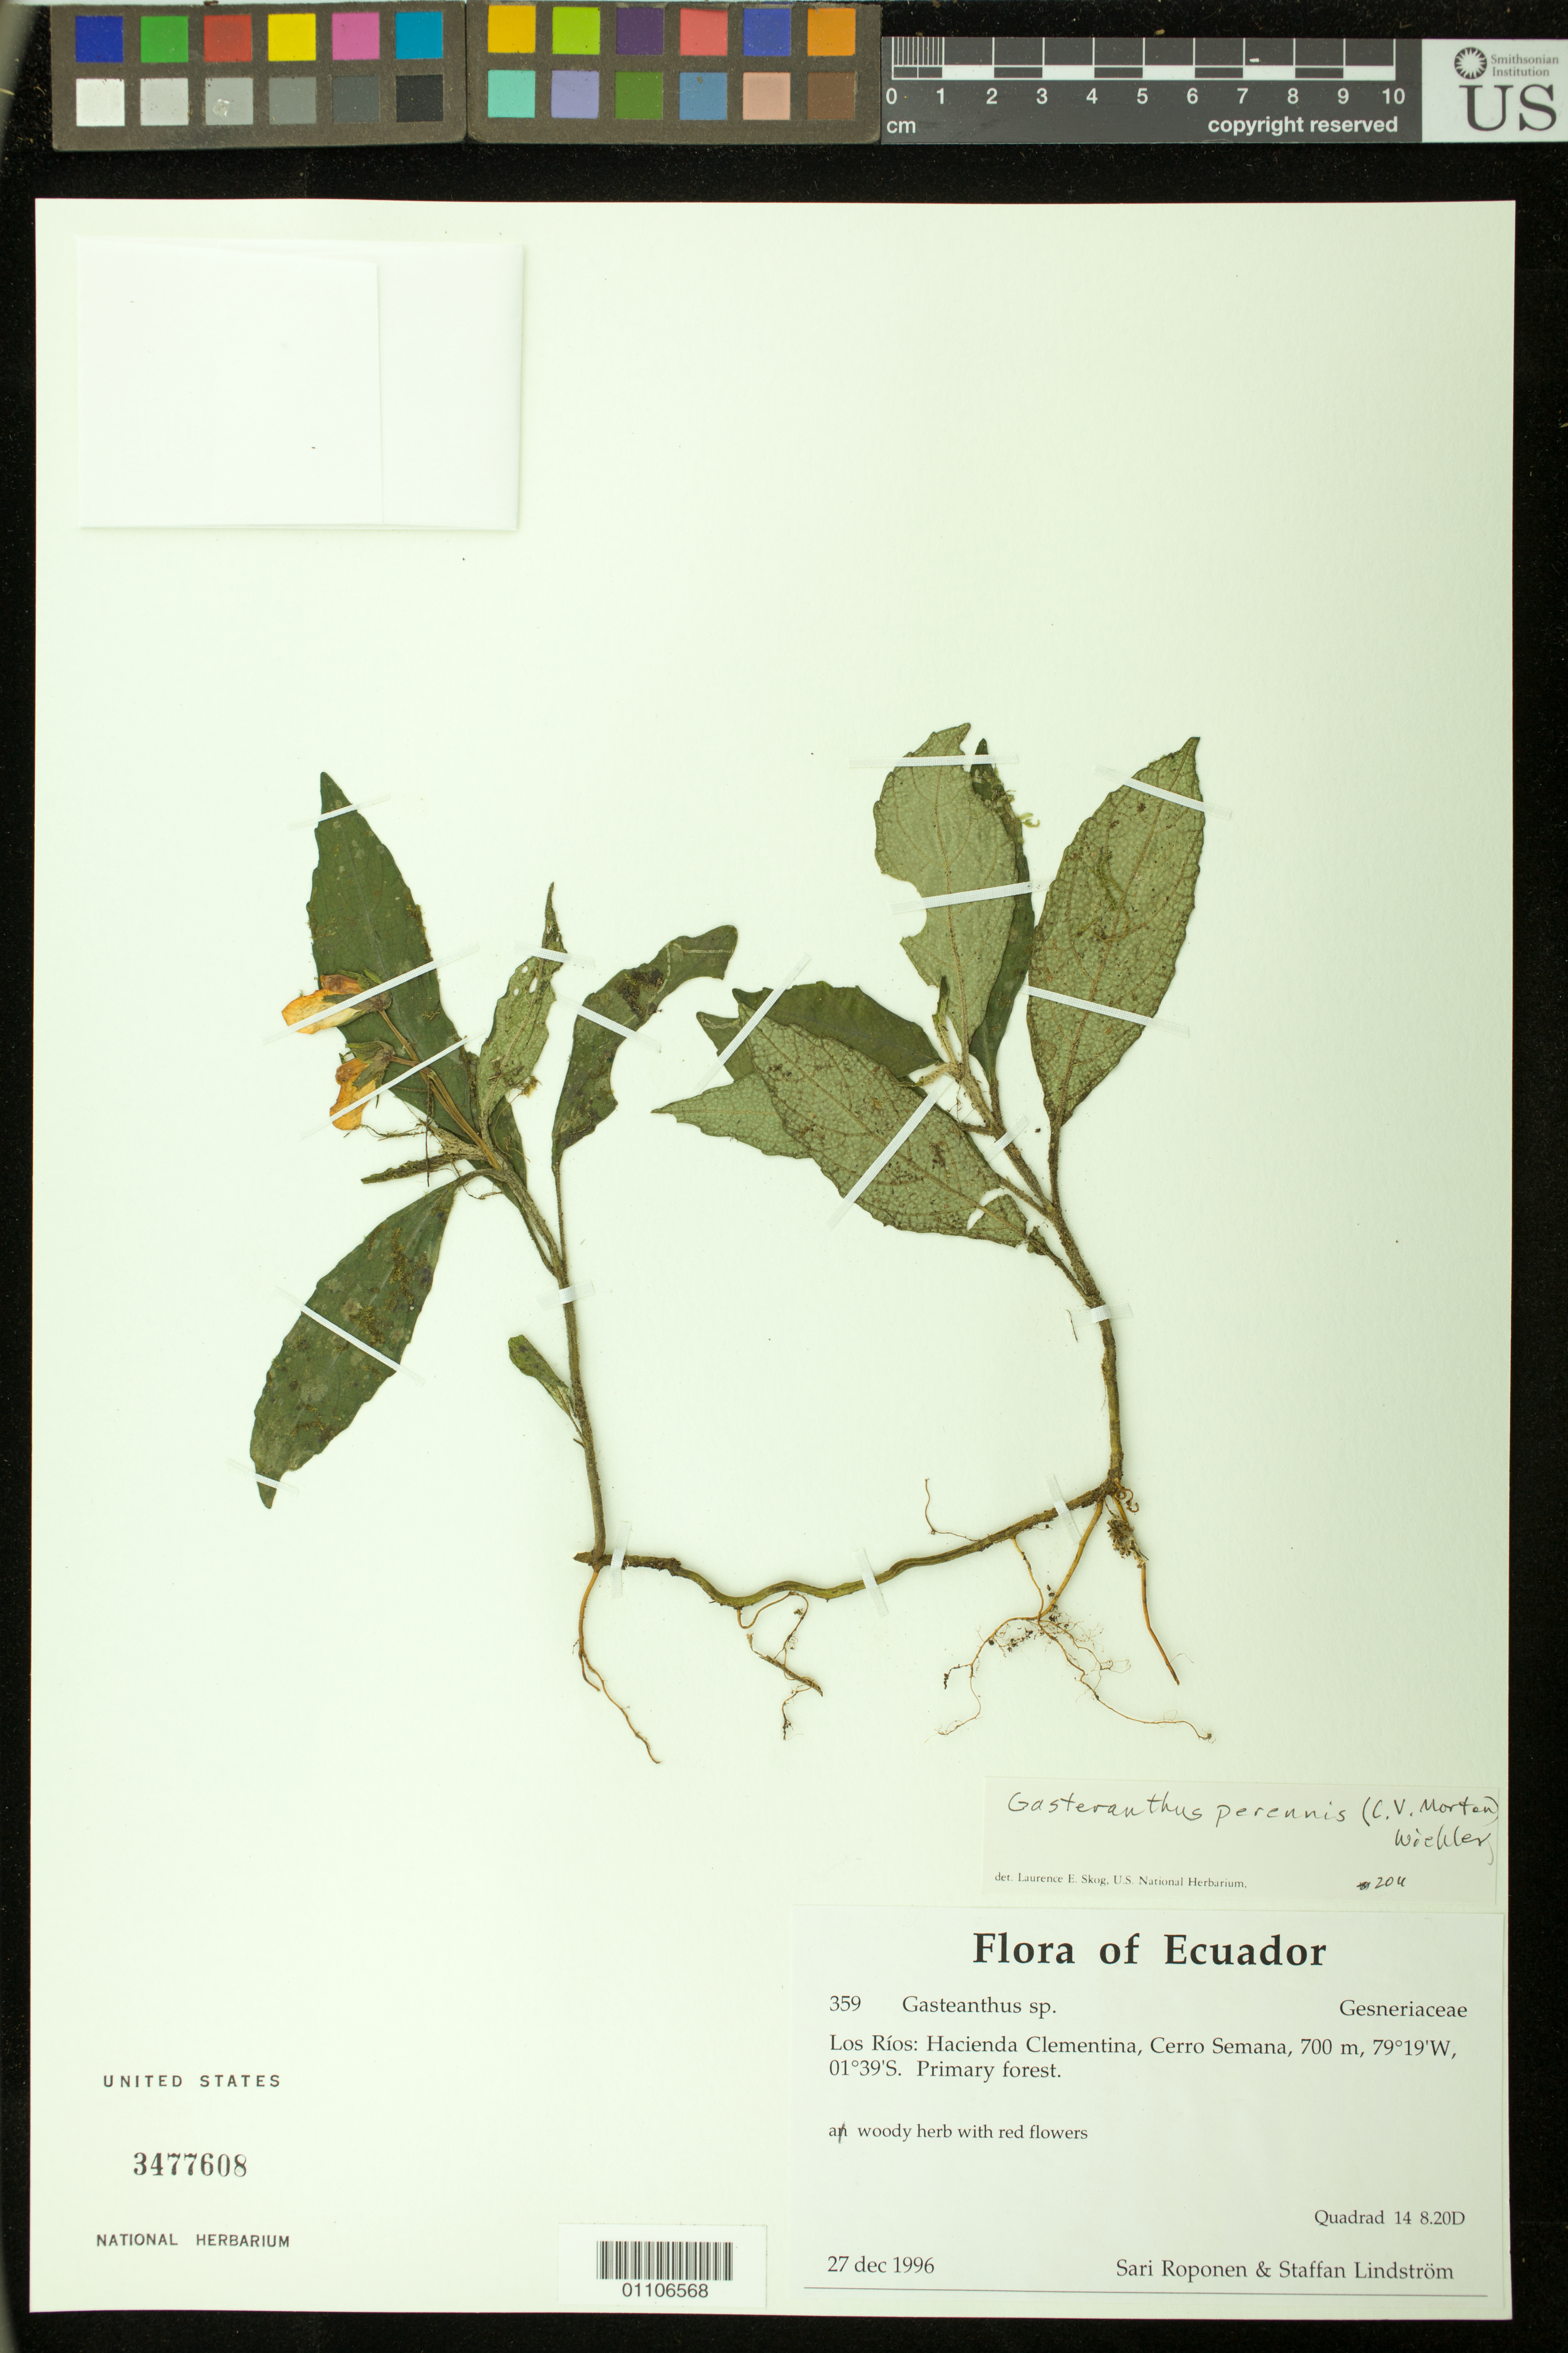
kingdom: Plantae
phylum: Tracheophyta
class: Magnoliopsida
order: Lamiales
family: Gesneriaceae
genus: Gasteranthus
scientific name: Gasteranthus perennis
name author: (C.V. Morton) Wiehler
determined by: Skog, Laurence E.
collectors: S. Roponen & S. Lindstrom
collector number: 359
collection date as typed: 27 Dec 1996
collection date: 1996-12-27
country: Ecuador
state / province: Los Ríos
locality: Los Ríos: Hacienda Clementina, Cerro Semana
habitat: Primary forest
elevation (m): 700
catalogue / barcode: US 3477608